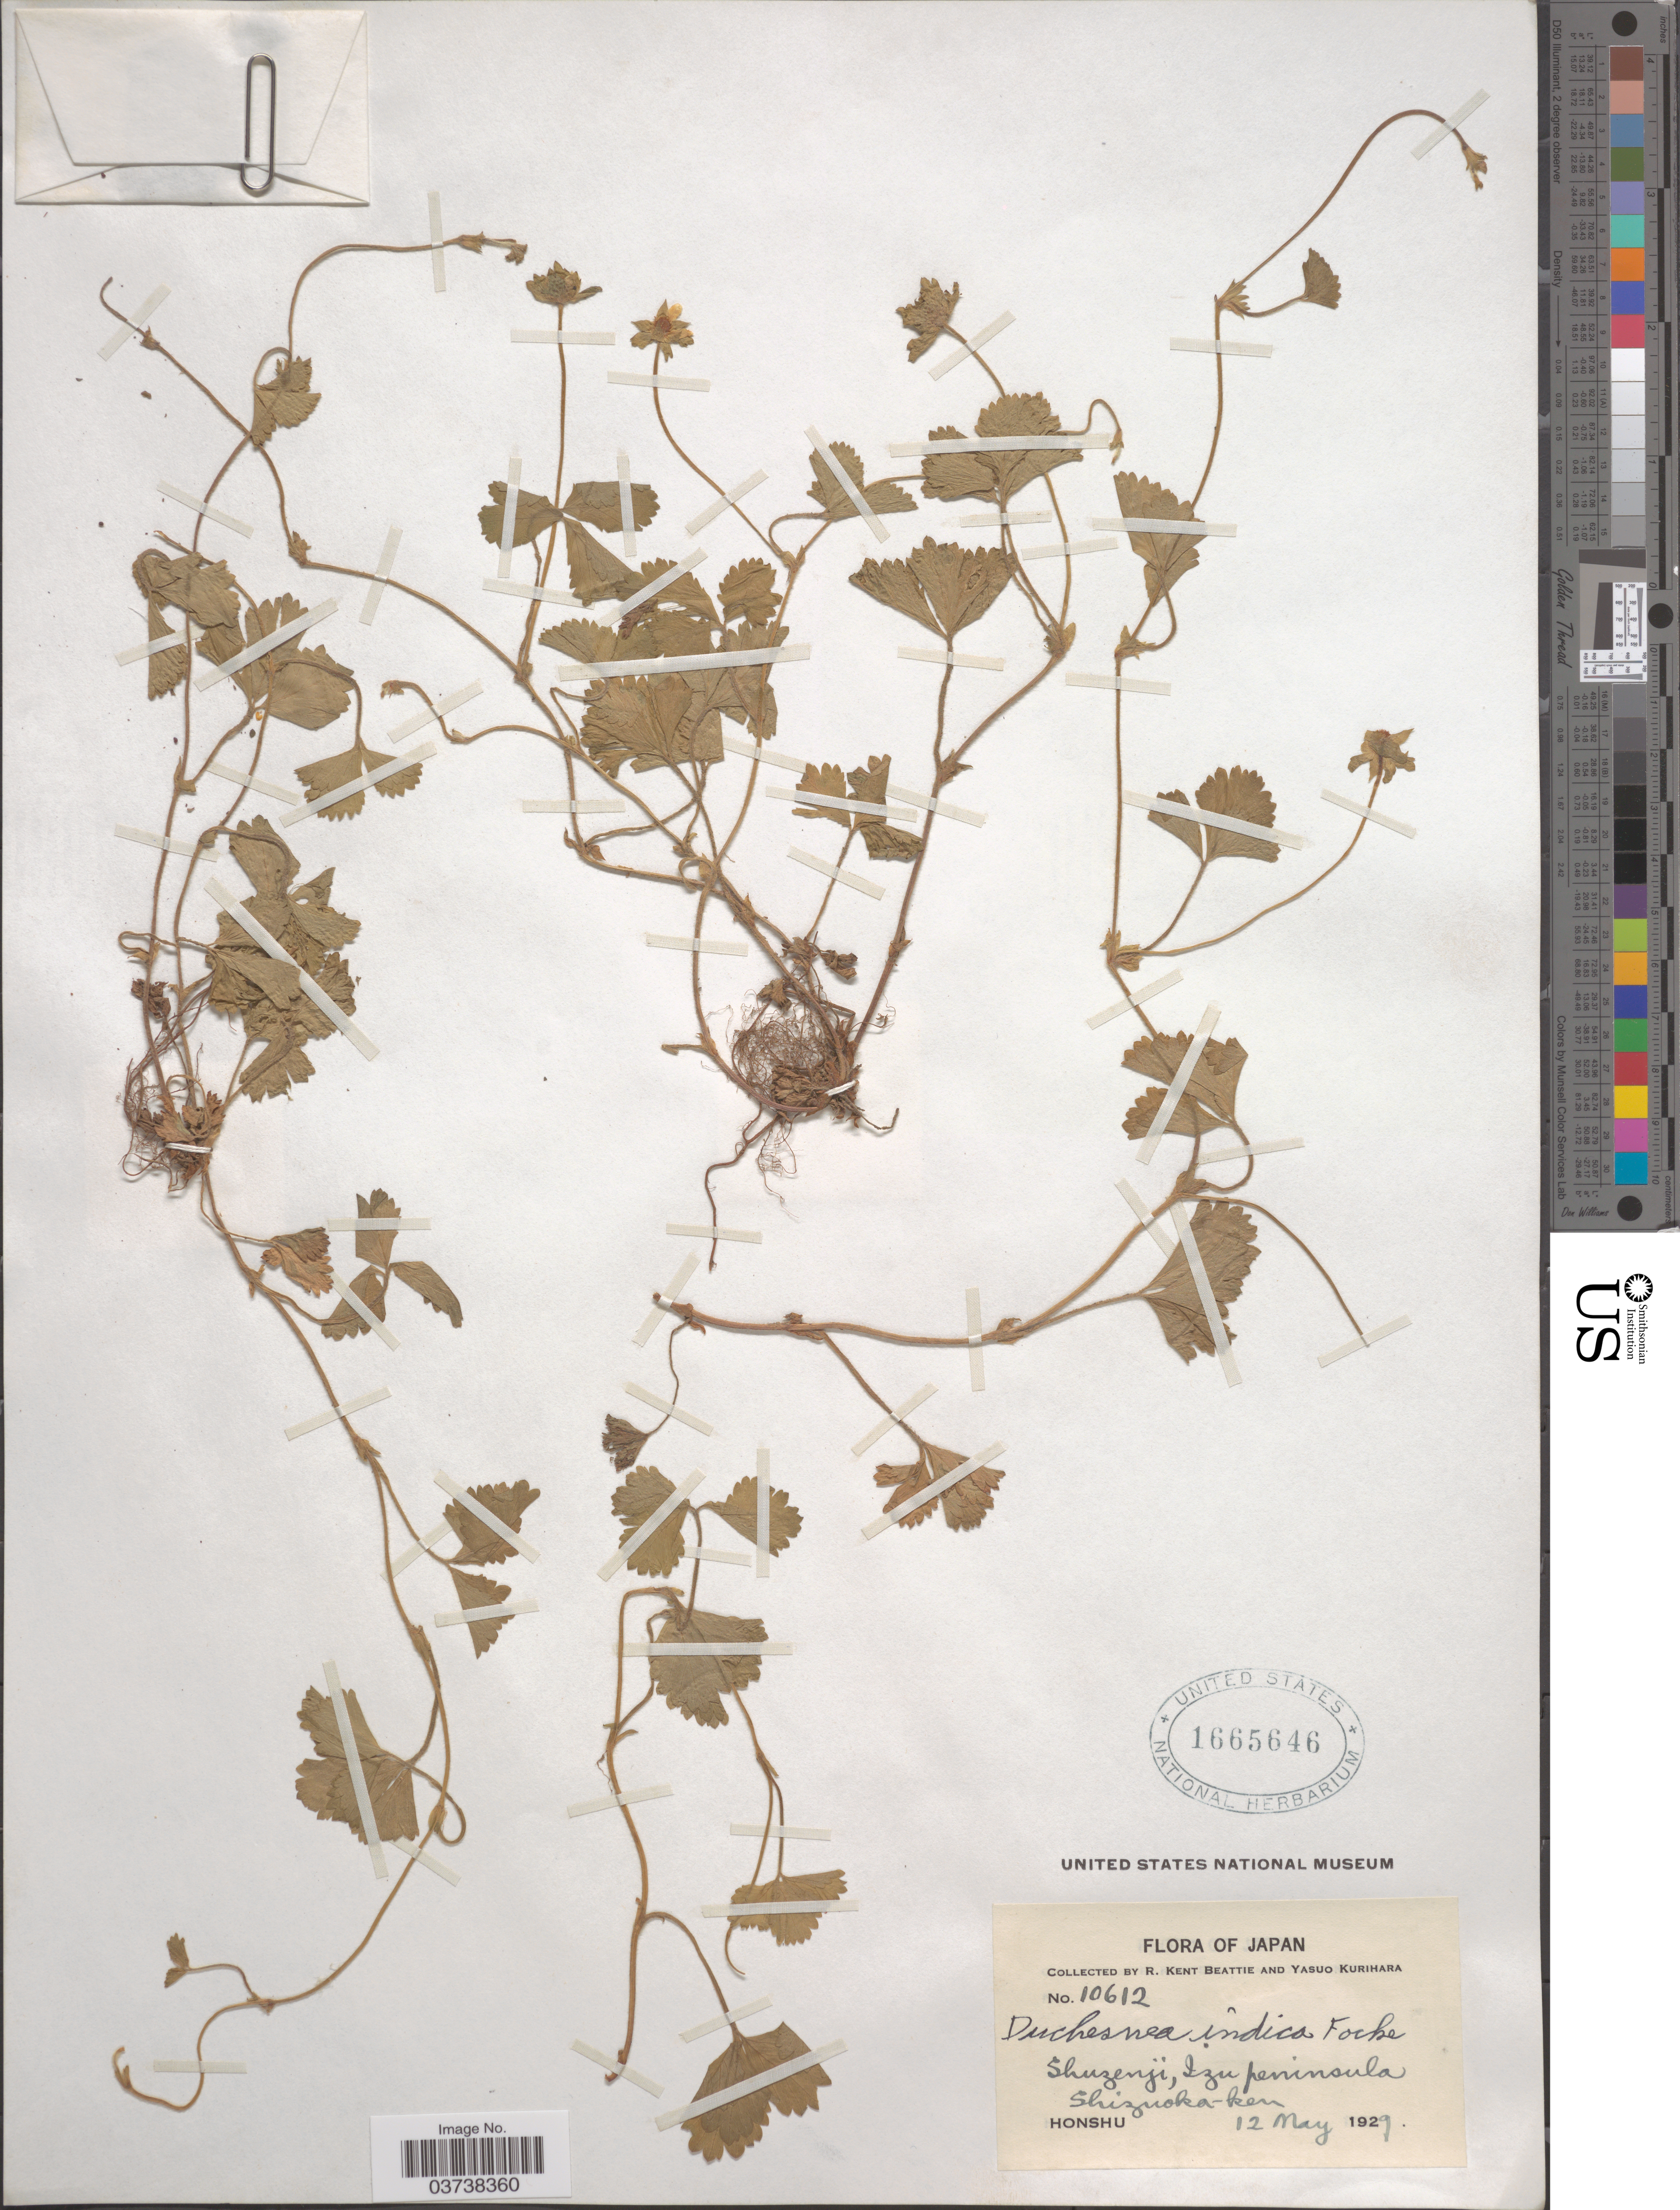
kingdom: Plantae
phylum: Tracheophyta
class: Magnoliopsida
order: Rosales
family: Rosaceae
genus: Potentilla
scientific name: Potentilla indica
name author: (Andrews) Th. Wolf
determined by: Strong, Mark T., (BOT), Smithsonian Institution - National Museum of Natural History (UNITED STATES)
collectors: R. K. Beattie & Y. Kurihara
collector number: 10612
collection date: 1929-05-12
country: Japan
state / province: Sizuoka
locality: Shuzenji, Izu peninsula, Shizuoka-ken. Honshu.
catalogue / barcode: US 1665646